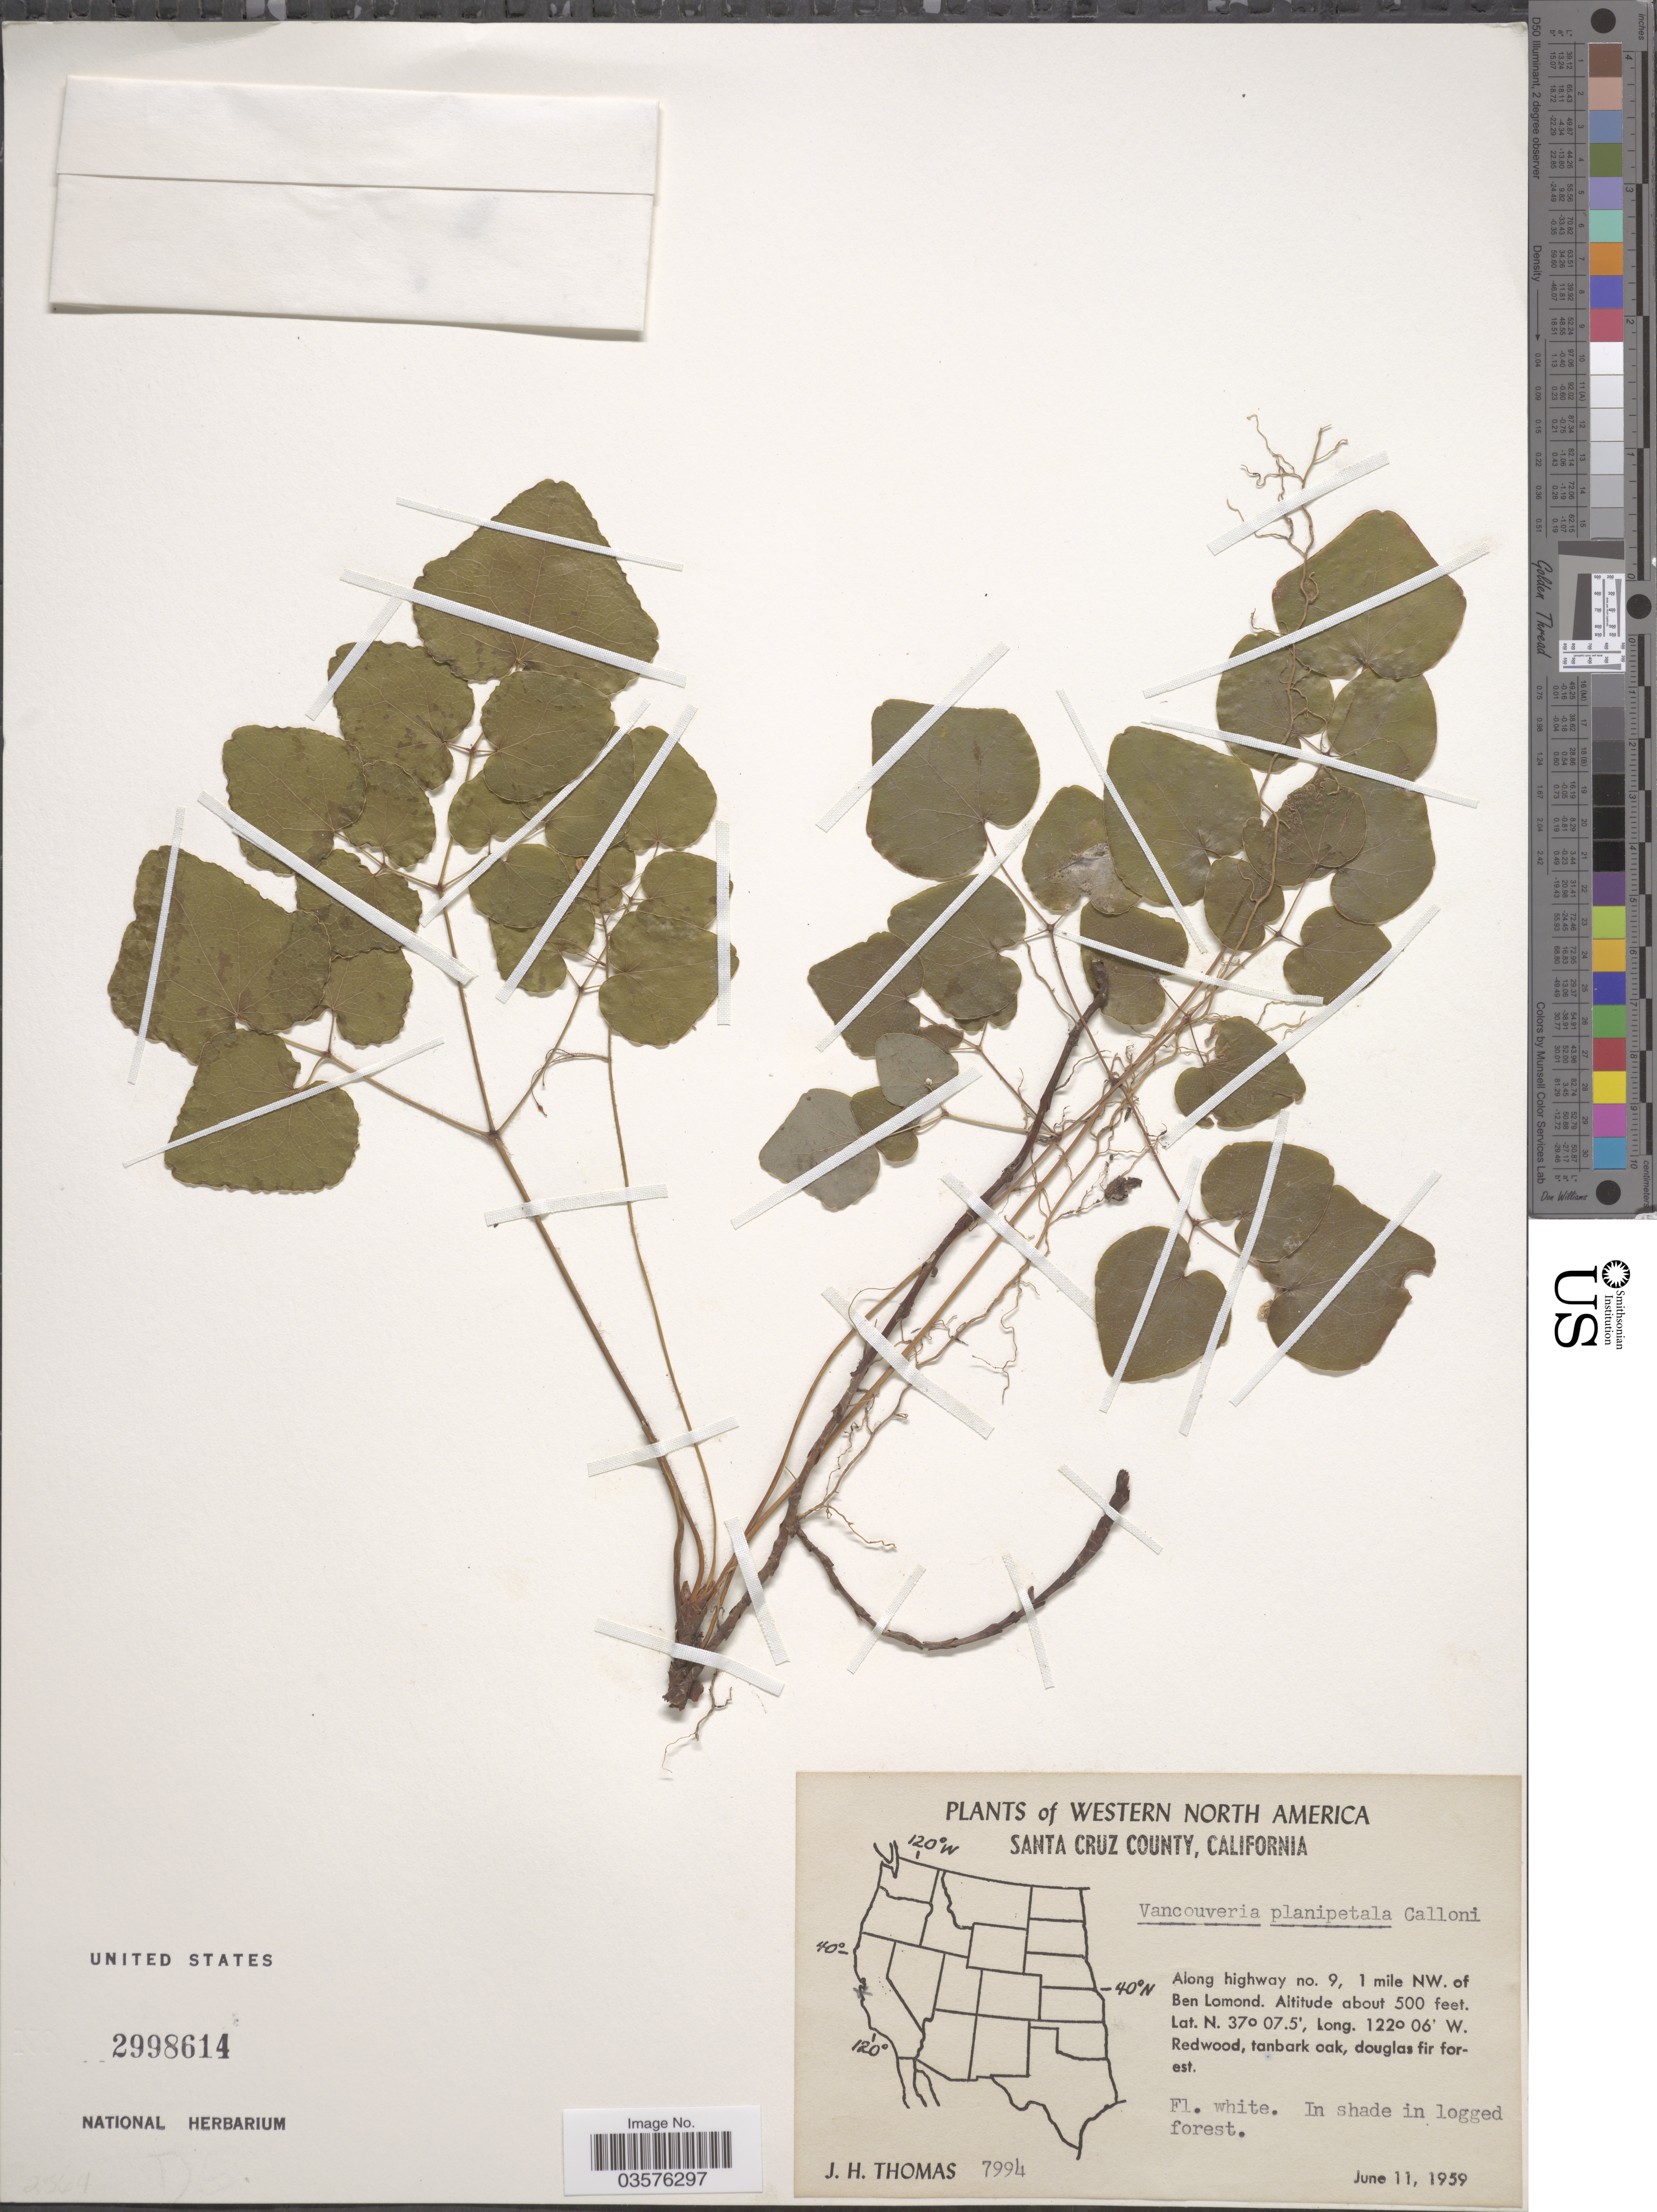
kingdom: Plantae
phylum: Tracheophyta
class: Magnoliopsida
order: Ranunculales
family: Berberidaceae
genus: Vancouveria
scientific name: Vancouveria planipetala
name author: Calloni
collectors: J. H. Thomas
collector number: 7994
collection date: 1959-06-11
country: United States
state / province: California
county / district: Santa Cruz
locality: Western North America. Santa Cruz County. Along highway no. 9, 1 mile NW. of Ben Lomond.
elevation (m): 152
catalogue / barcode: US 2998614